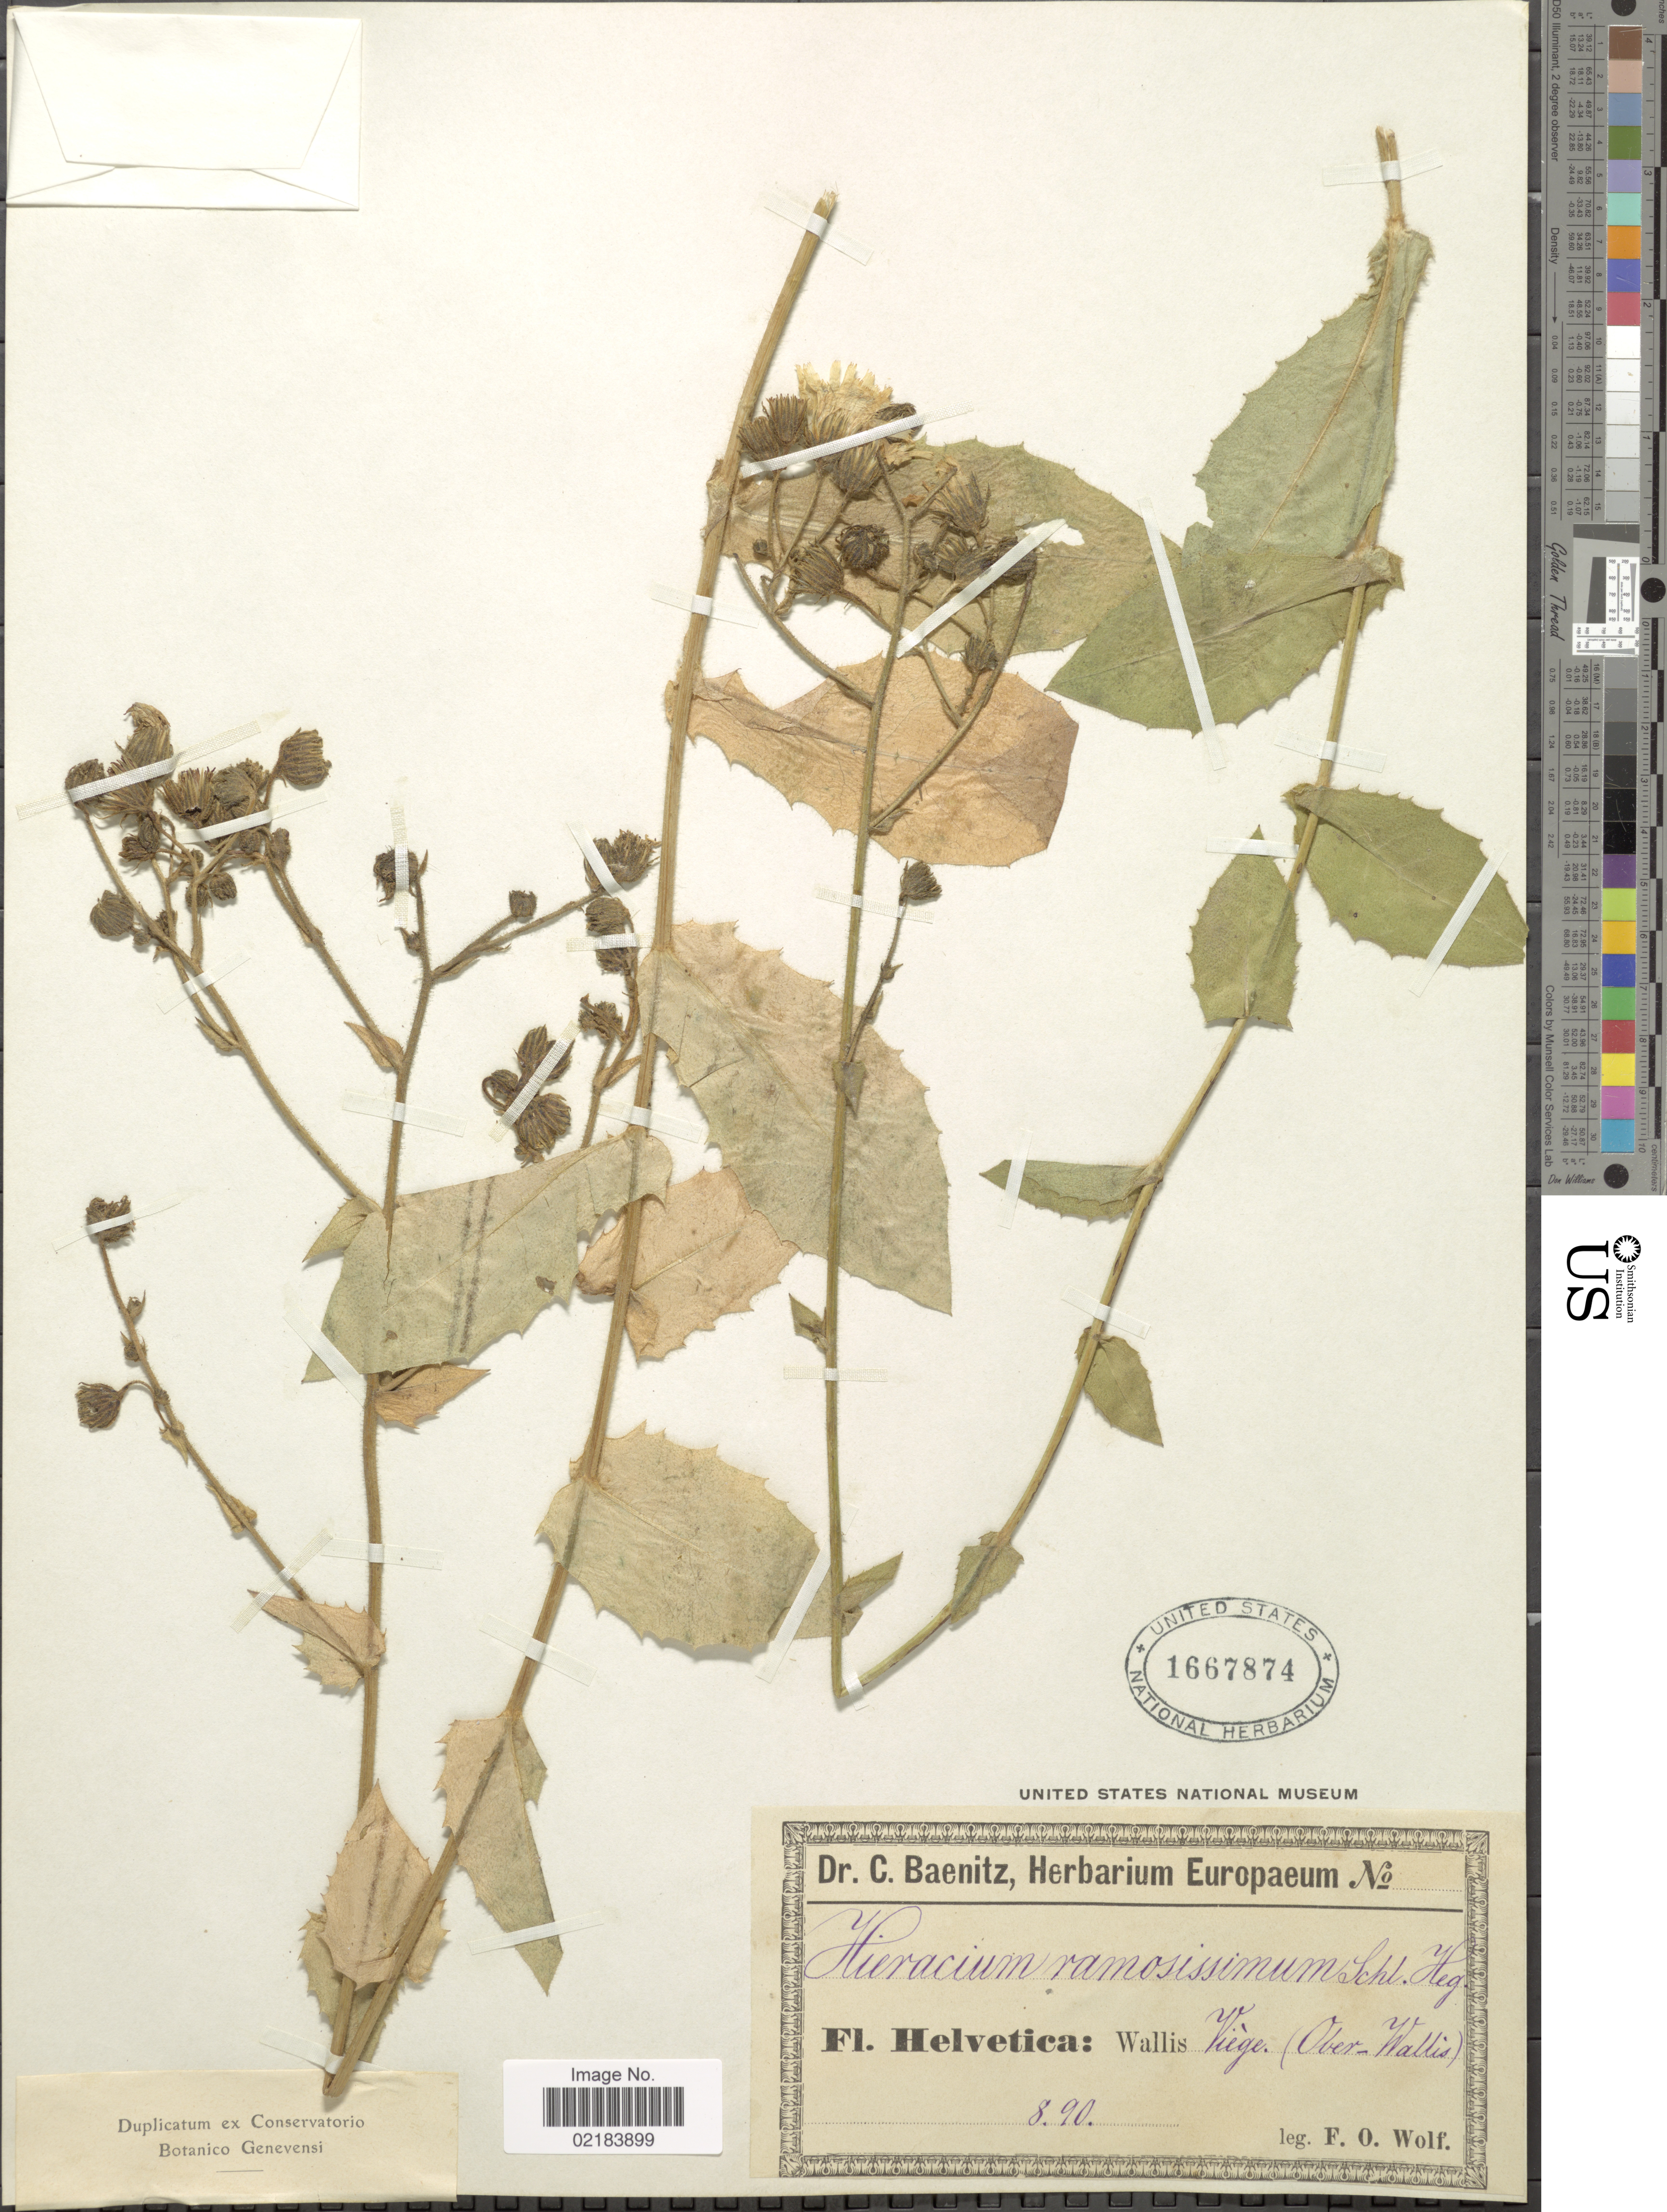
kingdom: Plantae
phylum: Tracheophyta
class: Magnoliopsida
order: Asterales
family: Asteraceae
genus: Hieracium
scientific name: Hieracium ramosissimum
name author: Hegetschw.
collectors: F. Wolf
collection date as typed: Transcribed d/m/y: /8/90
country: Switzerland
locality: Helvetica, Wallis Viege (Ober-Wallis)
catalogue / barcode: US 1667874